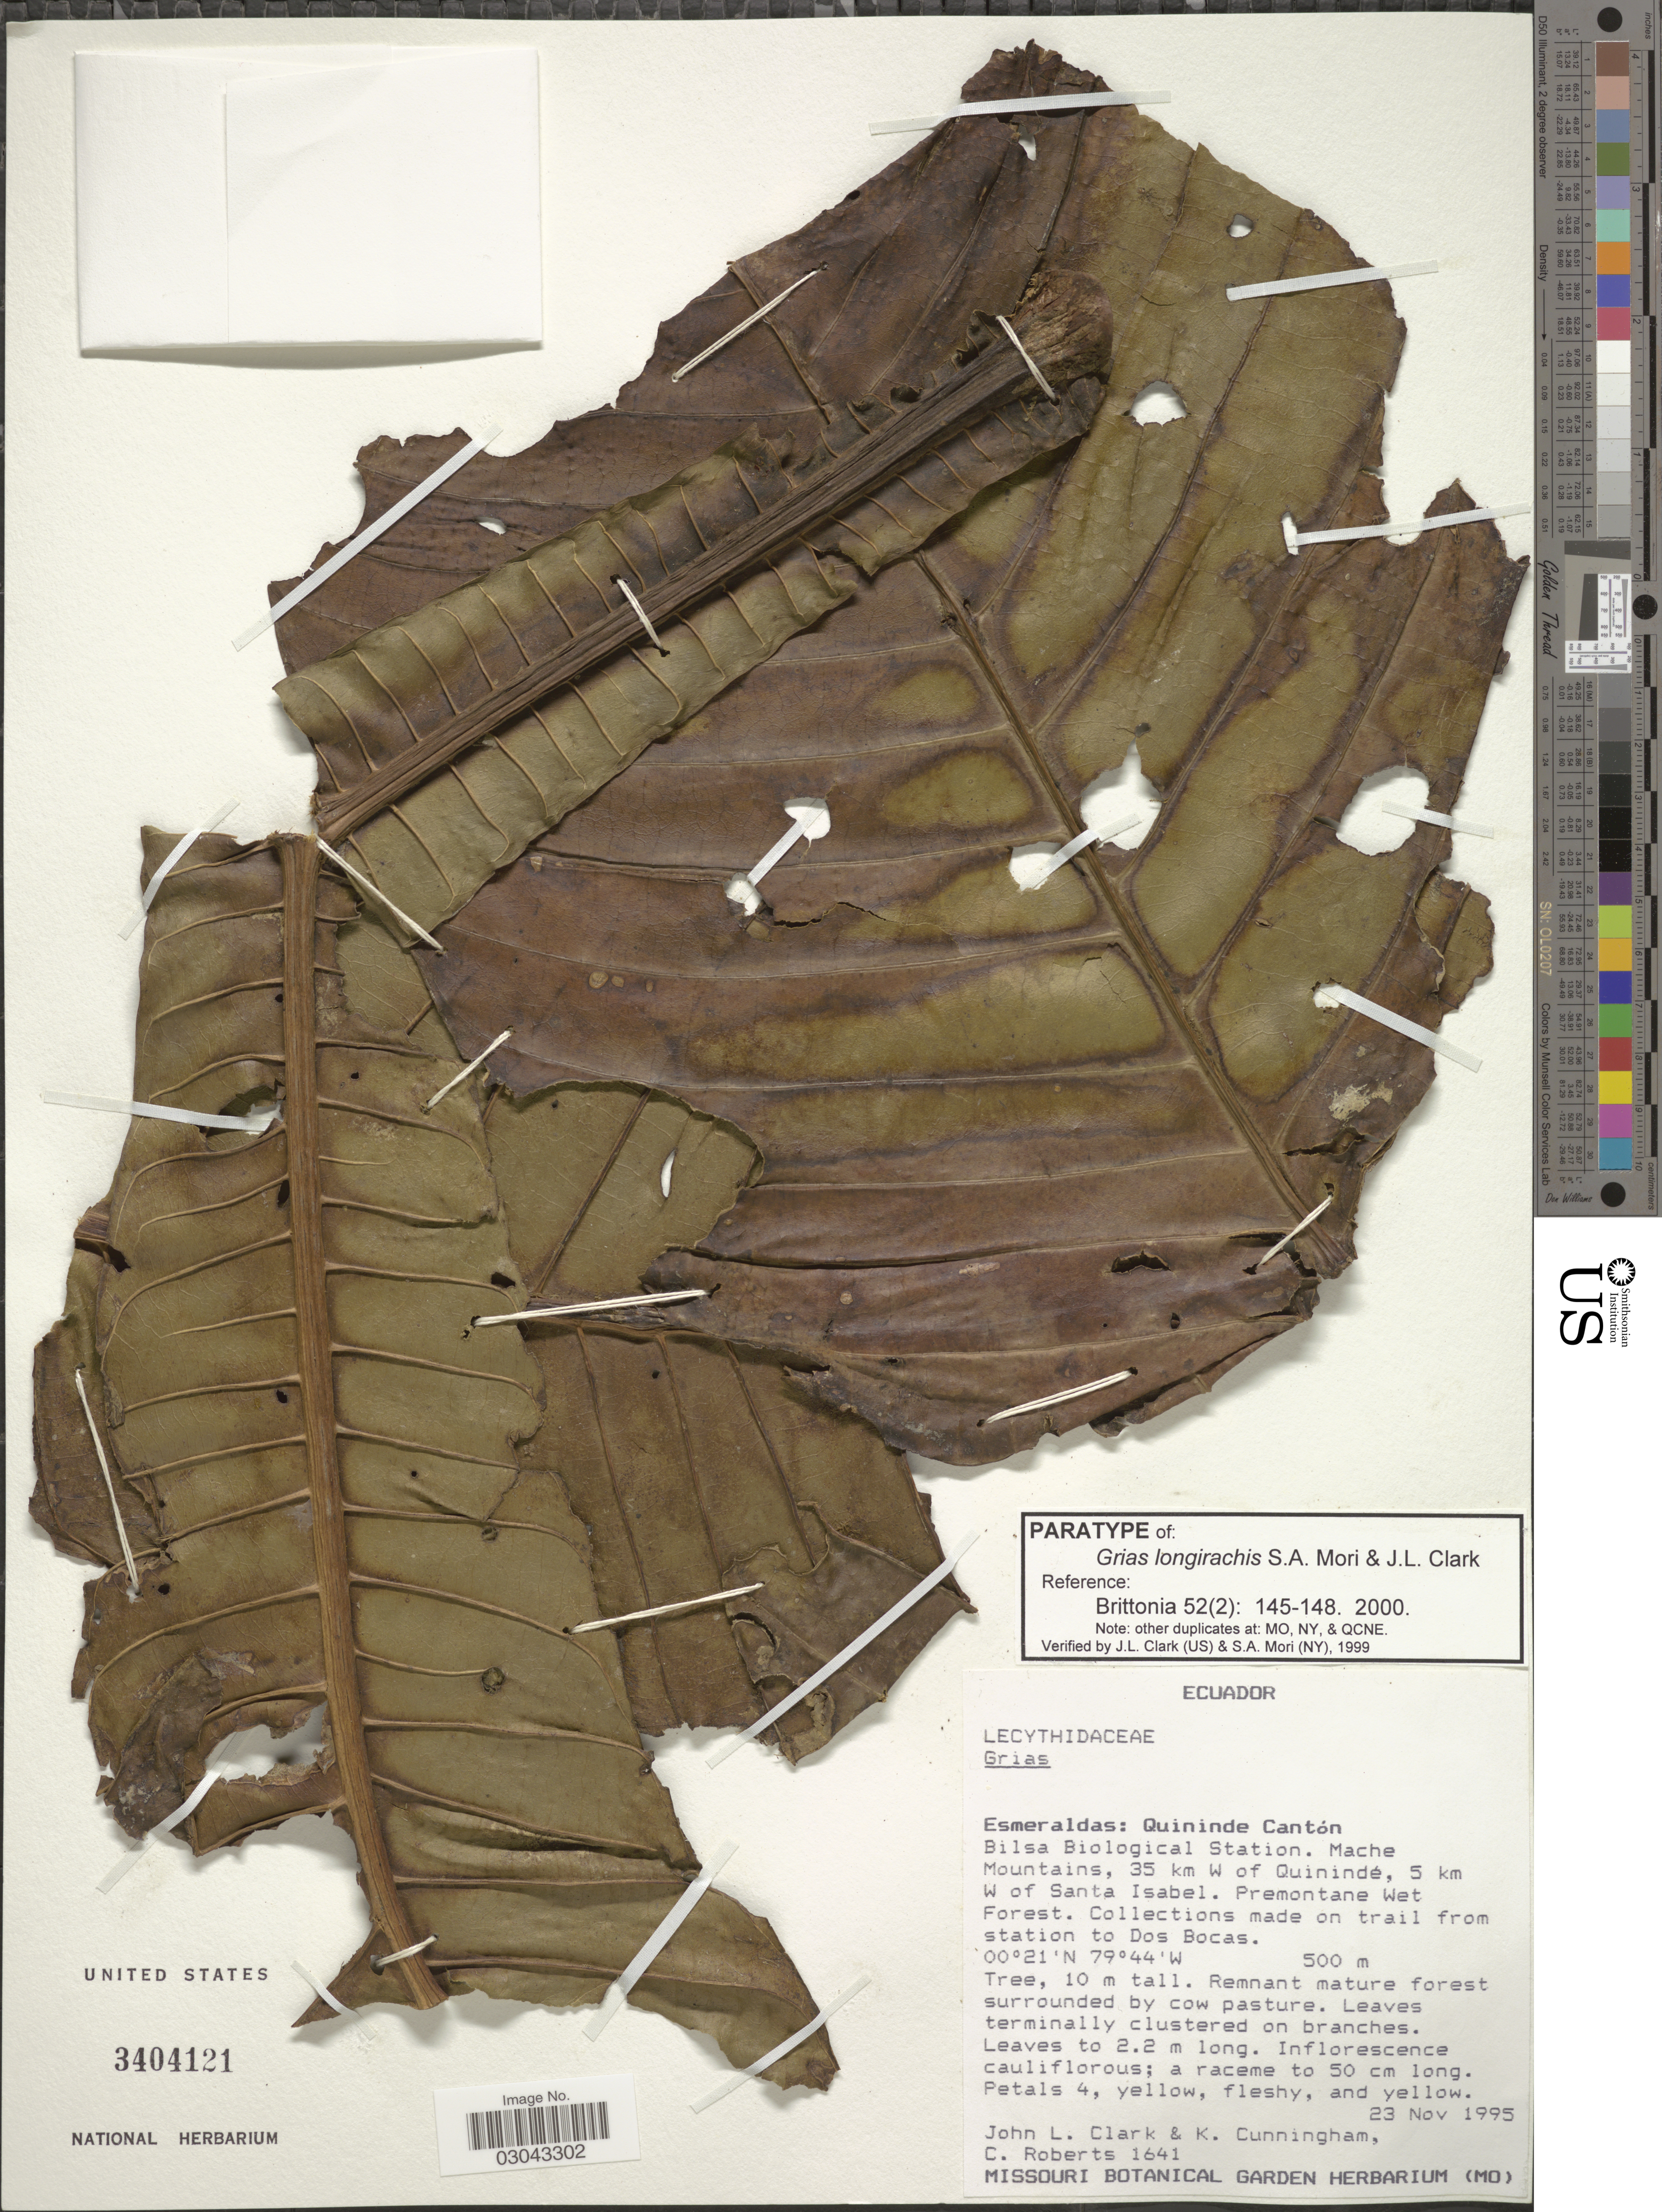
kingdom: Plantae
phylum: Tracheophyta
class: Magnoliopsida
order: Ericales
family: Lecythidaceae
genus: Grias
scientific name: Grias longirachis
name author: S.A. Mori & J.L. Clark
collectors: J. L. Clark, K. Cunningham & C. Roberts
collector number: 1641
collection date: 1995-11-23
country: Ecuador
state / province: Esmeraldas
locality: Quininde Cantón, Bilsa Biological Station, Mache Mountains, 35 km W of Quininde, 5 km W of Santa Isabel, Collections made on trail from station to Dos Bocas.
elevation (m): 500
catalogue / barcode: US 3404121